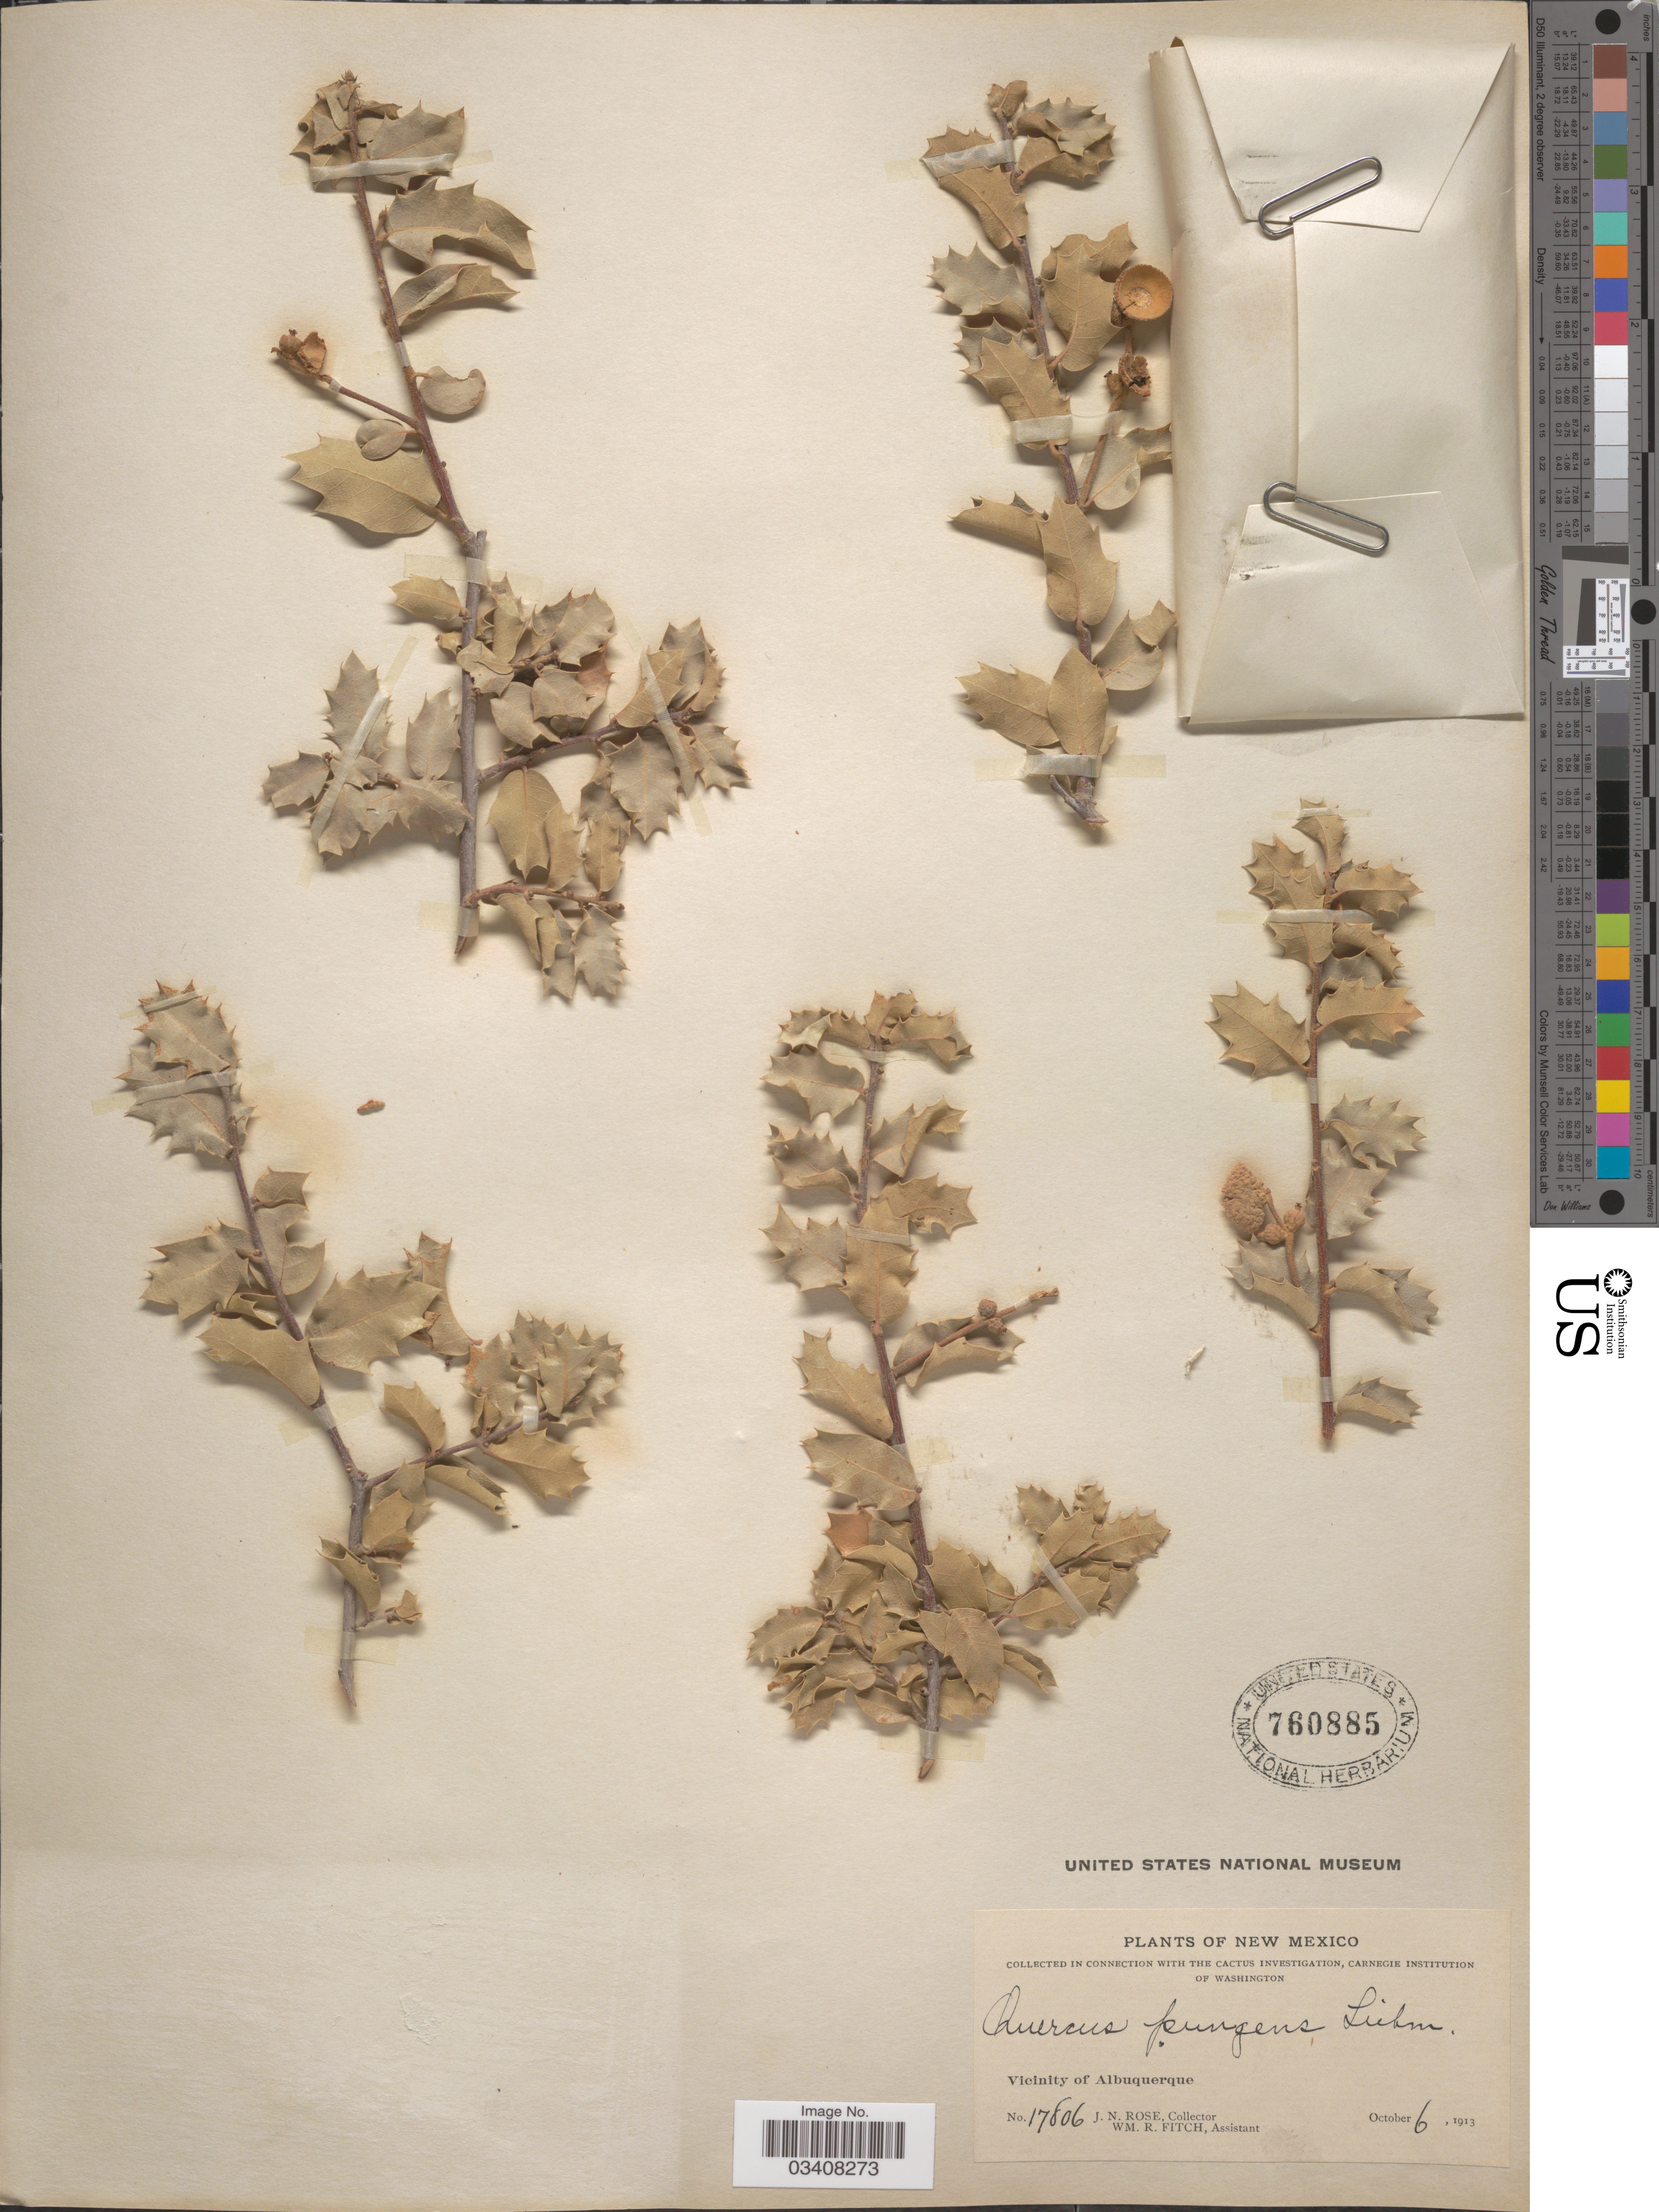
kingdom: Plantae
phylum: Tracheophyta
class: Magnoliopsida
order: Fagales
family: Fagaceae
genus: Quercus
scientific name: Quercus pungens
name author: Liebm.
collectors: J. N. Rose & W. R. Fitch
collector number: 17806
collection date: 1913-10-06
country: United States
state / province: New Mexico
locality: Vicinity of Albuquerque.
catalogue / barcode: US 760885